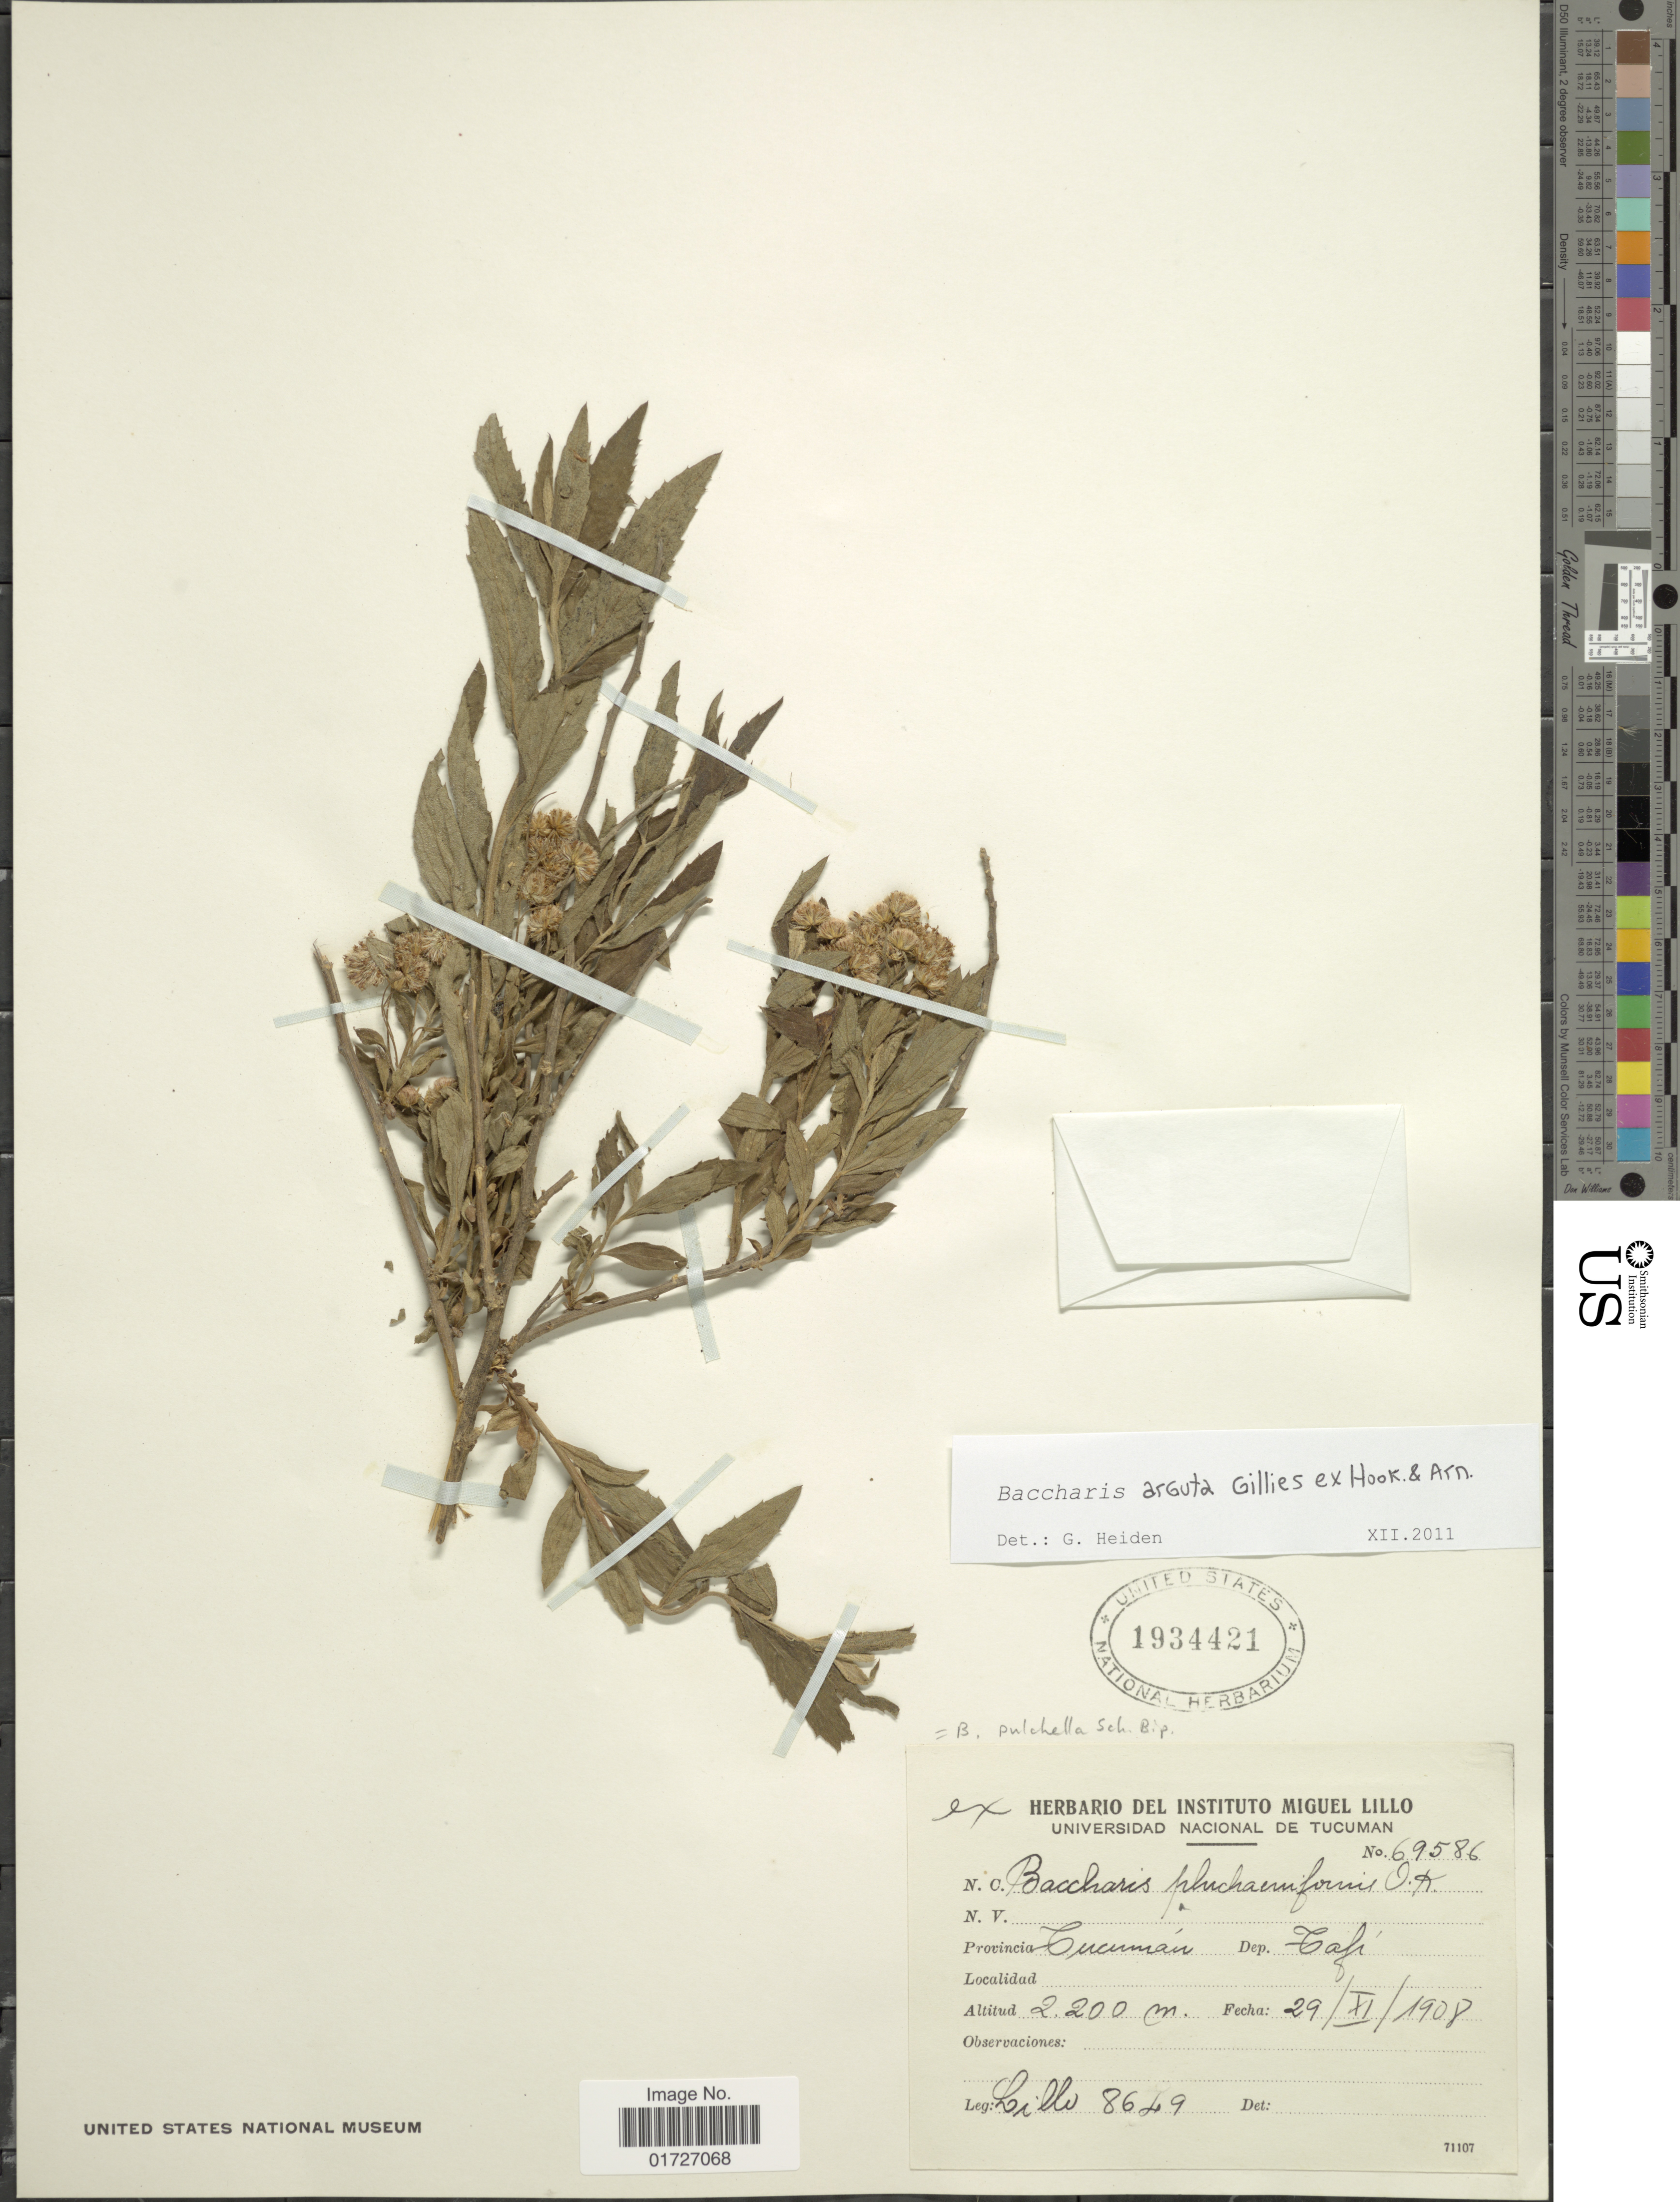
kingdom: Plantae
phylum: Tracheophyta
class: Magnoliopsida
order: Asterales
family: Asteraceae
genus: Baccharis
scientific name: Baccharis arguta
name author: Gillies ex Hook. & Arn.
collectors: -. Lillo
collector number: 8649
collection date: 1908-11-29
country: Argentina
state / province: Tucuman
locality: Dep. Tafi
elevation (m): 2200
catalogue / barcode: US 1934421